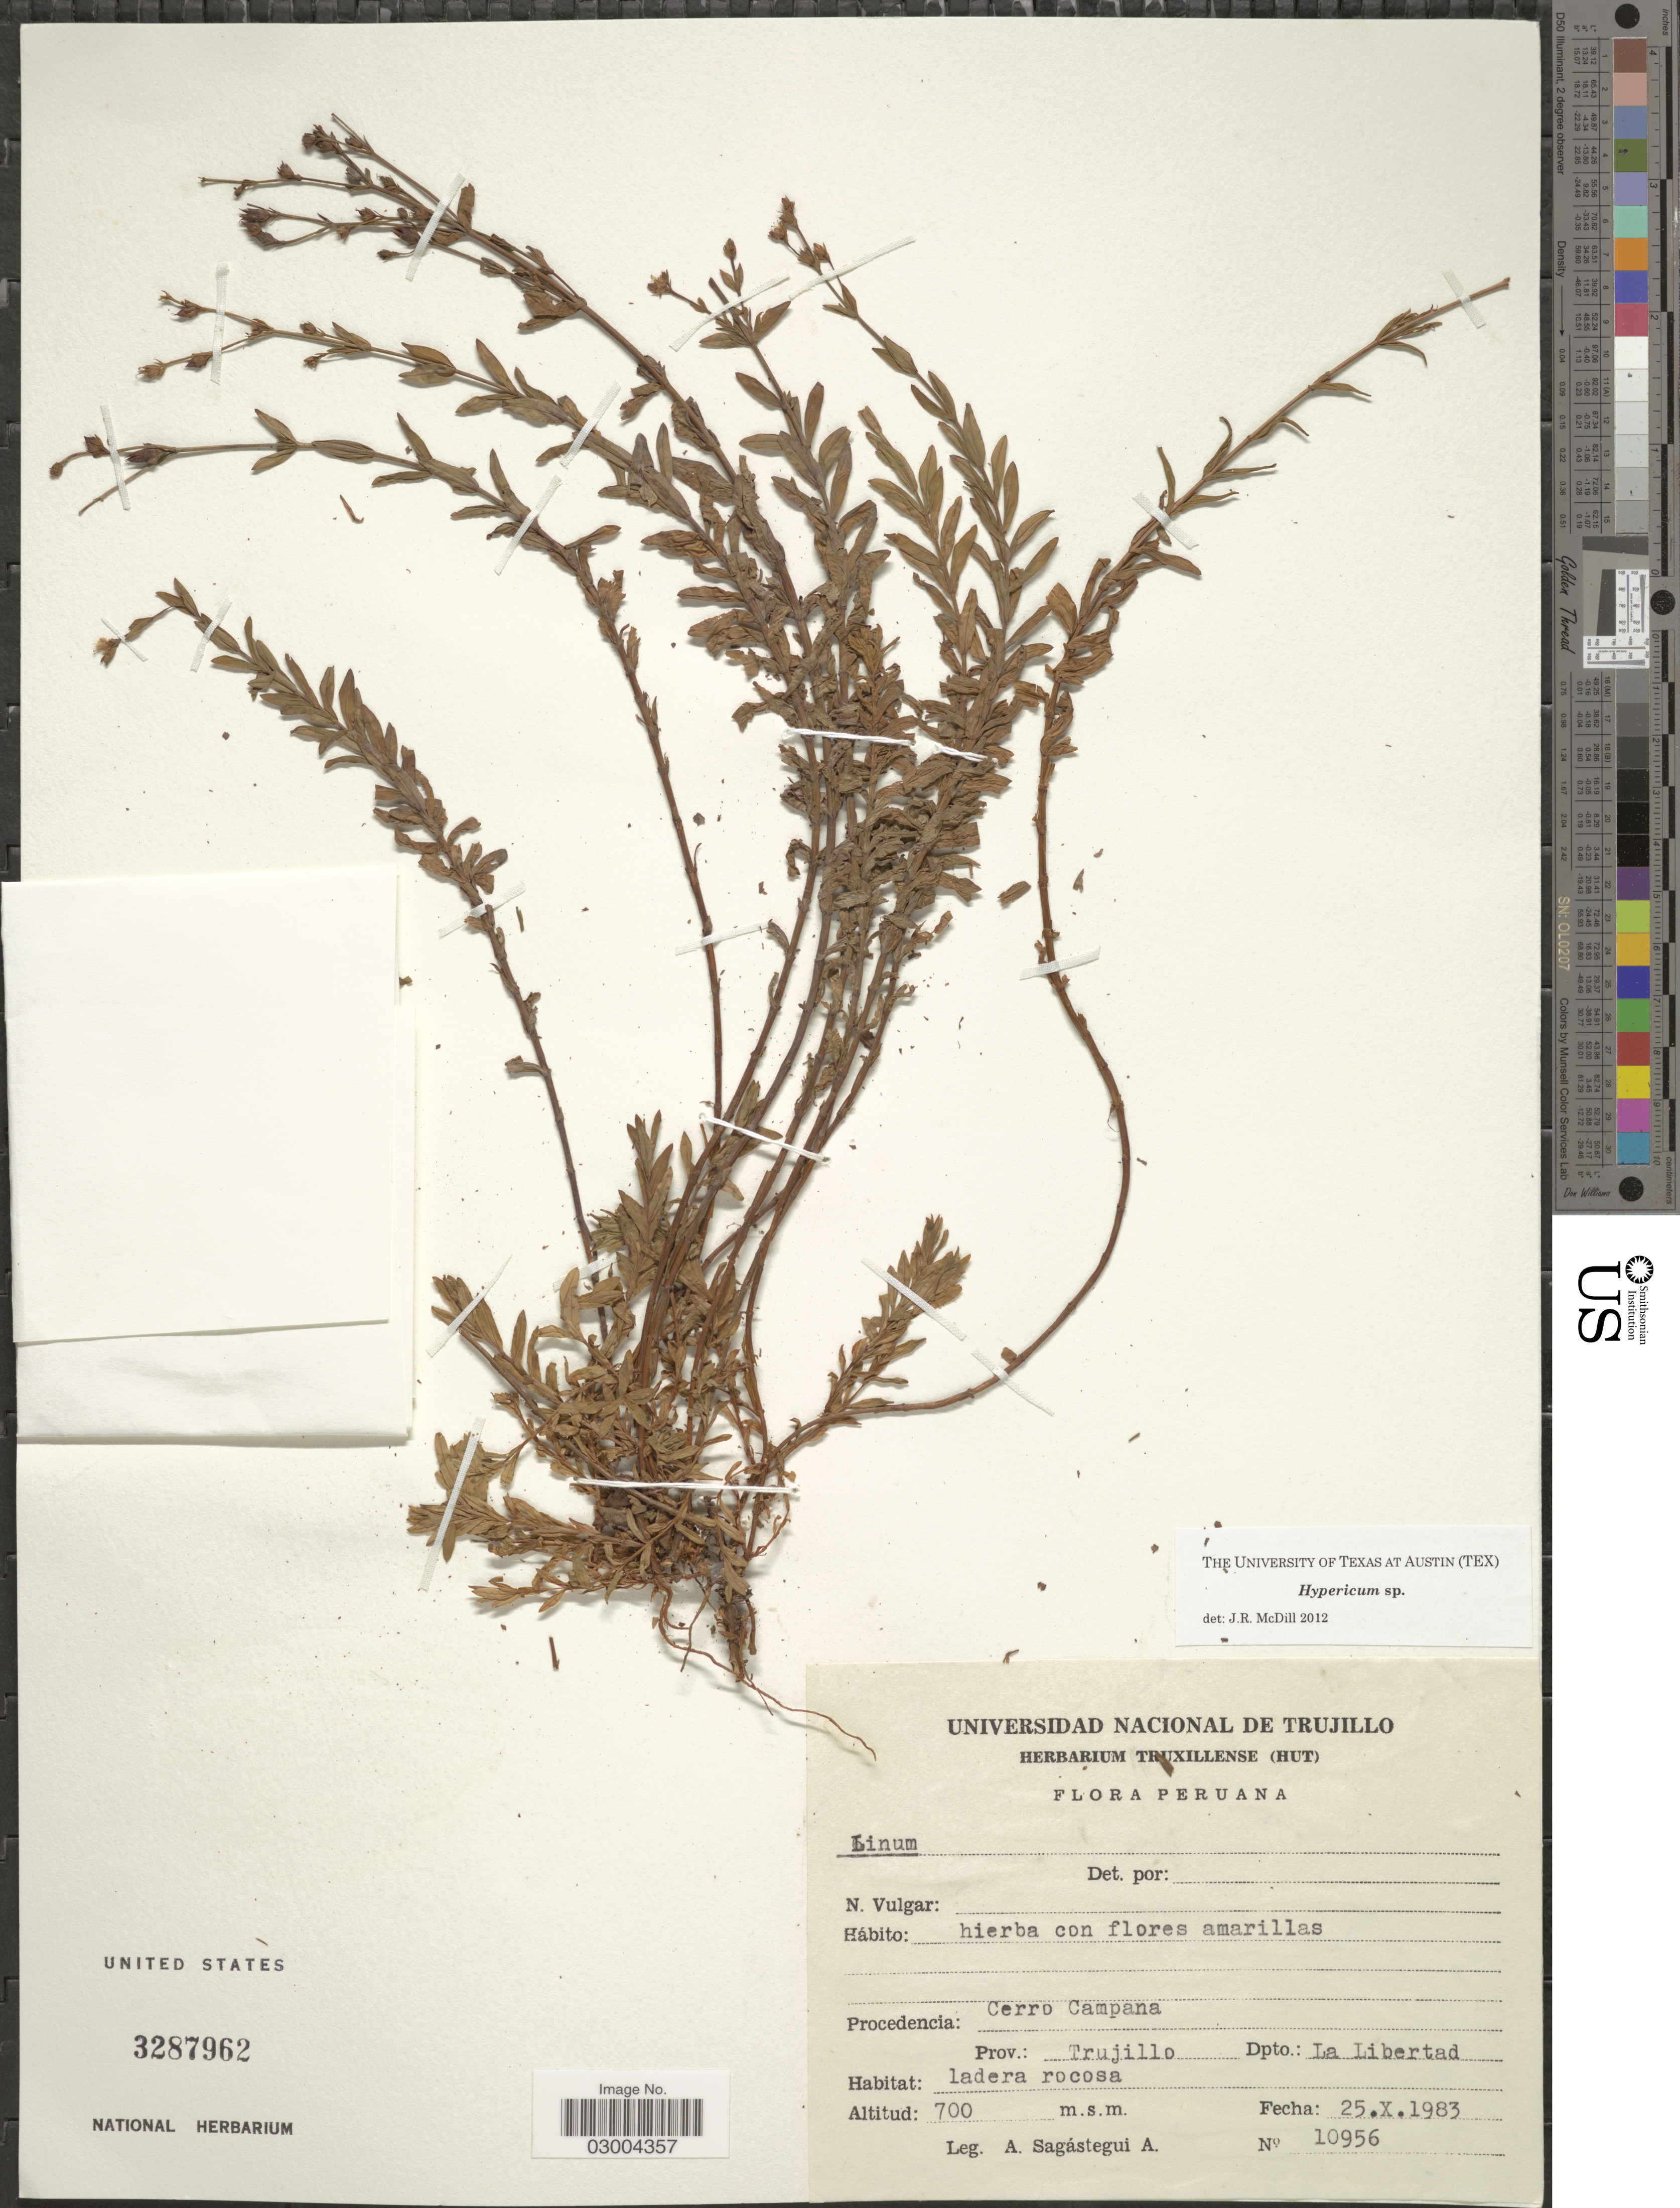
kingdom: Plantae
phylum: Tracheophyta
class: Magnoliopsida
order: Malpighiales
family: Hypericaceae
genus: Hypericum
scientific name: Hypericum sp.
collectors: A. Sagástegui A.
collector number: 10956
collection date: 1983-10-25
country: Peru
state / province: La Libertad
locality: Cerro Campana. Prov.: Trujillo.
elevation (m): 700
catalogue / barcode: US 3287962